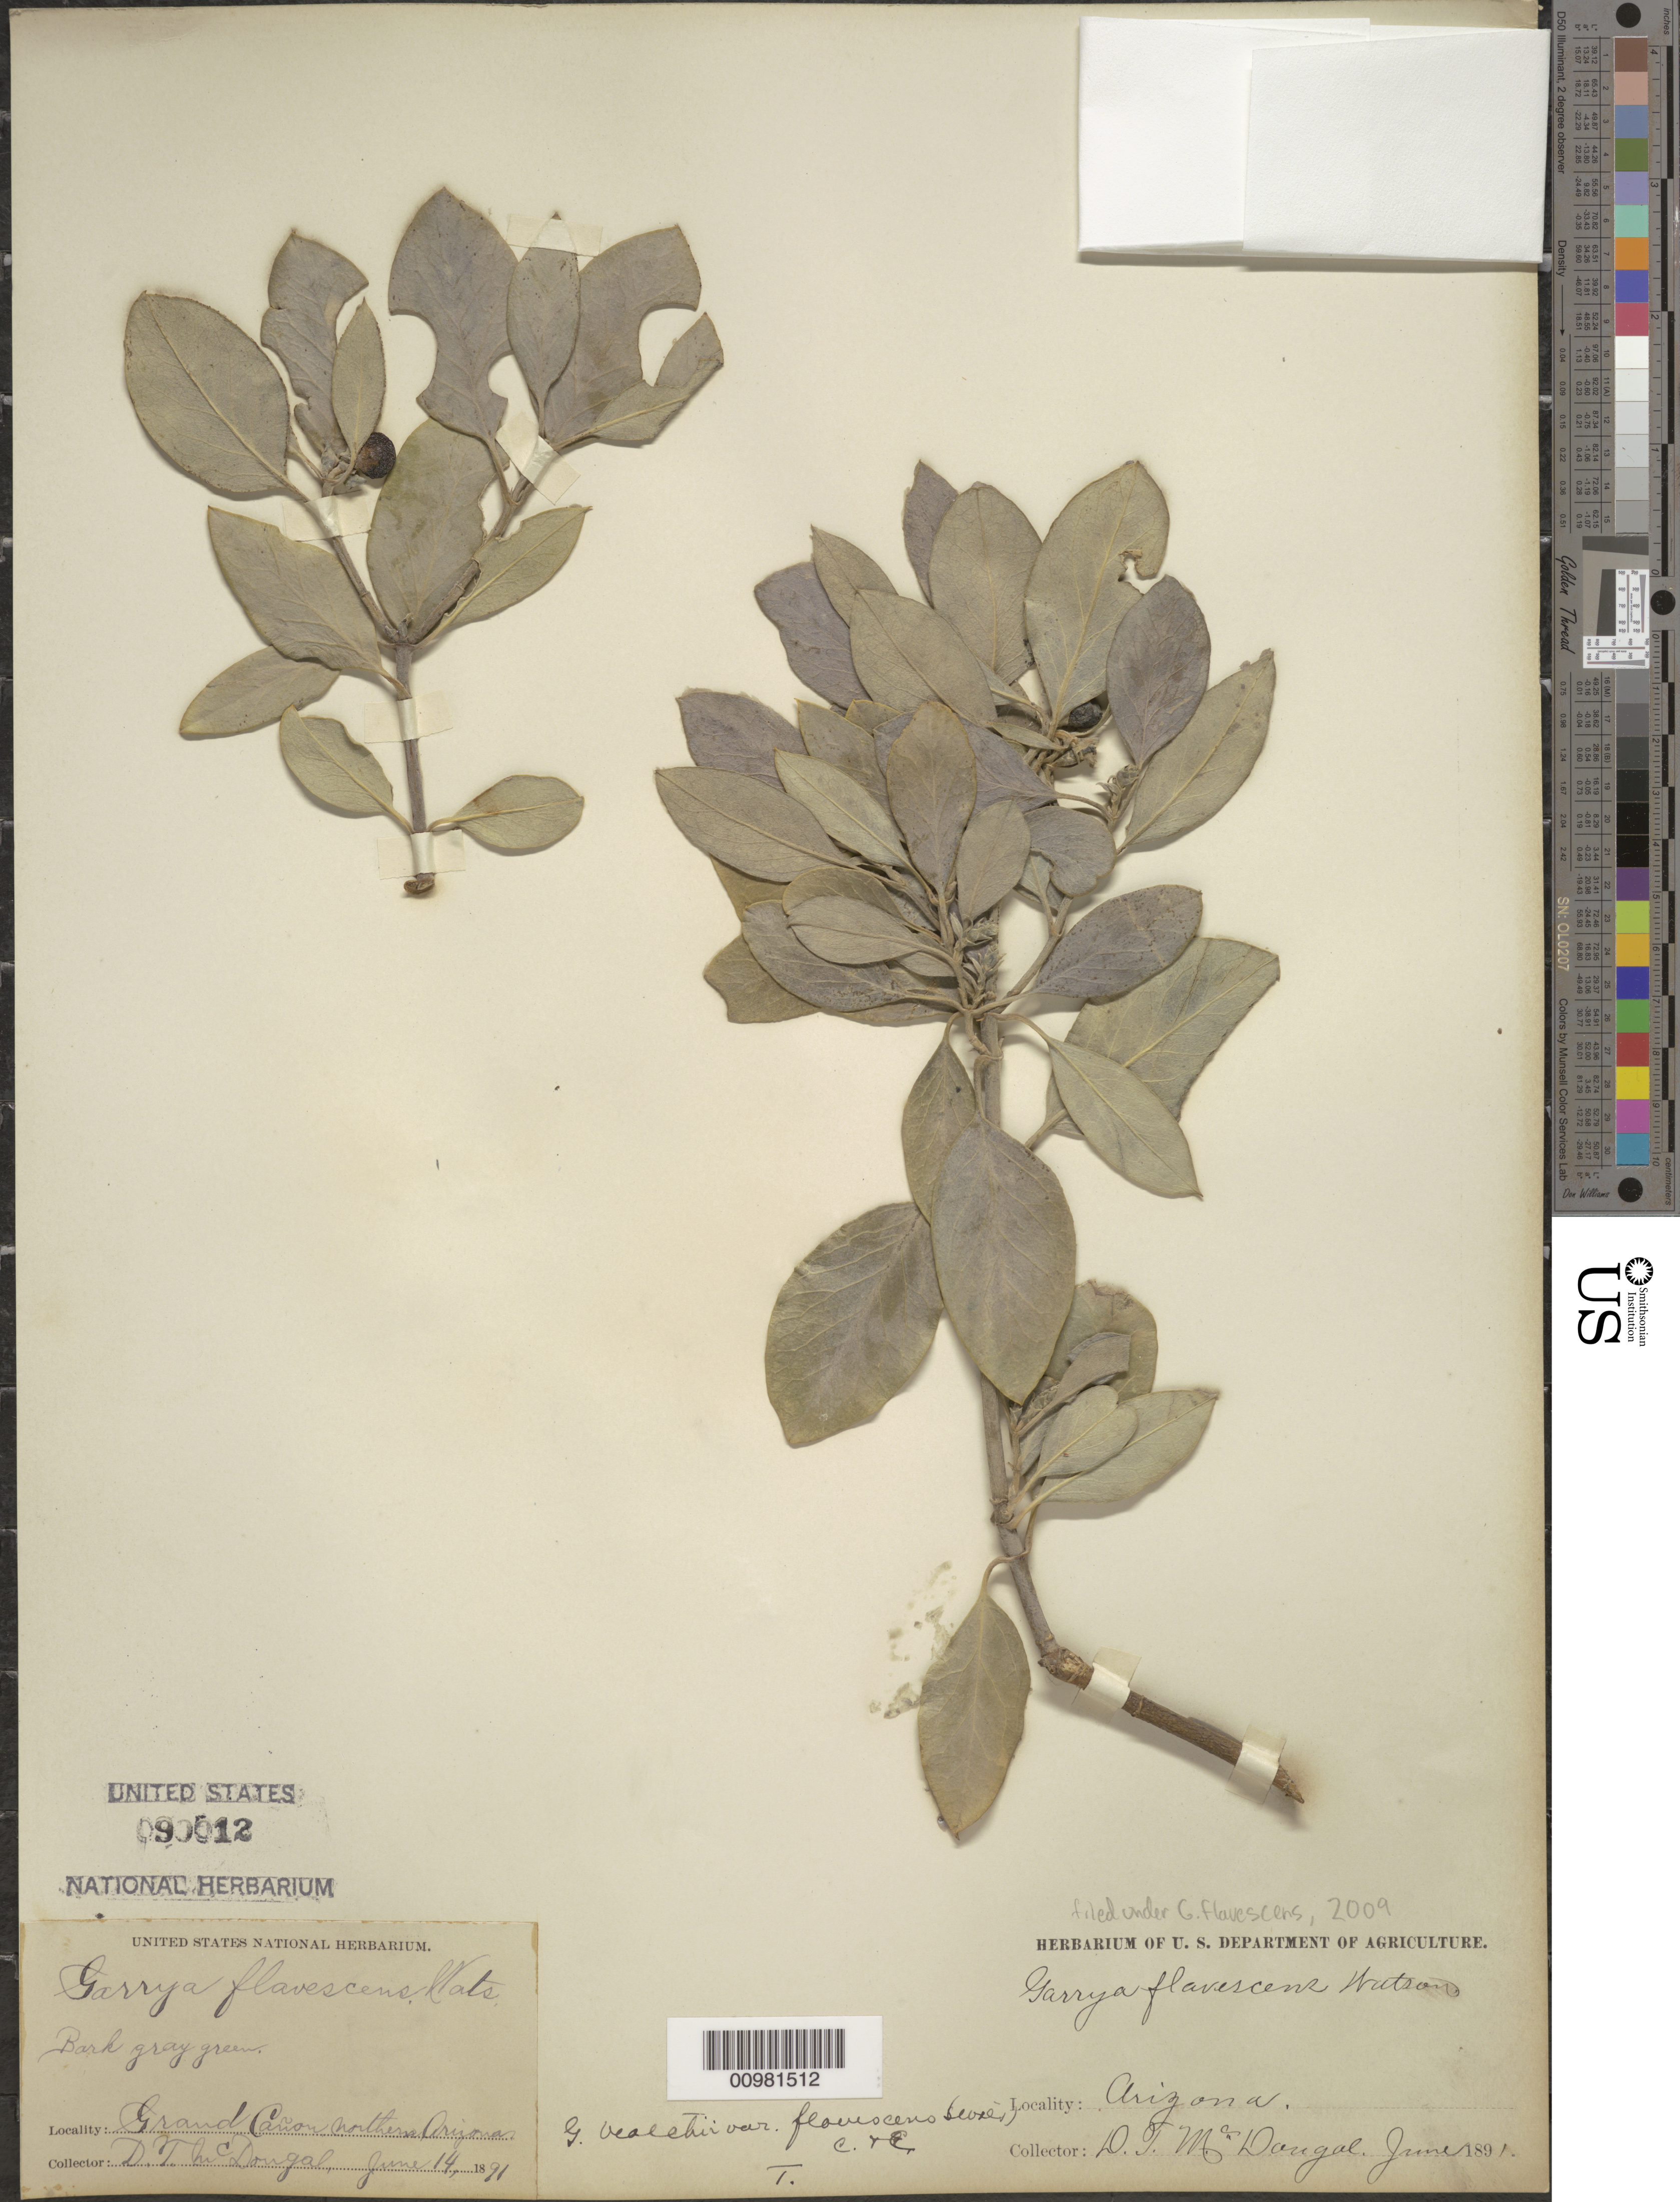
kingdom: Plantae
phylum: Tracheophyta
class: Magnoliopsida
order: Garryales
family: Garryaceae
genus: Garrya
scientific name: Garrya flavescens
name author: S. Watson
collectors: D. T. MacDougal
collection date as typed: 14 Jun 1891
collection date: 1891-06-14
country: United States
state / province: Arizona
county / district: Mohave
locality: Grand Canyon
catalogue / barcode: US 90012